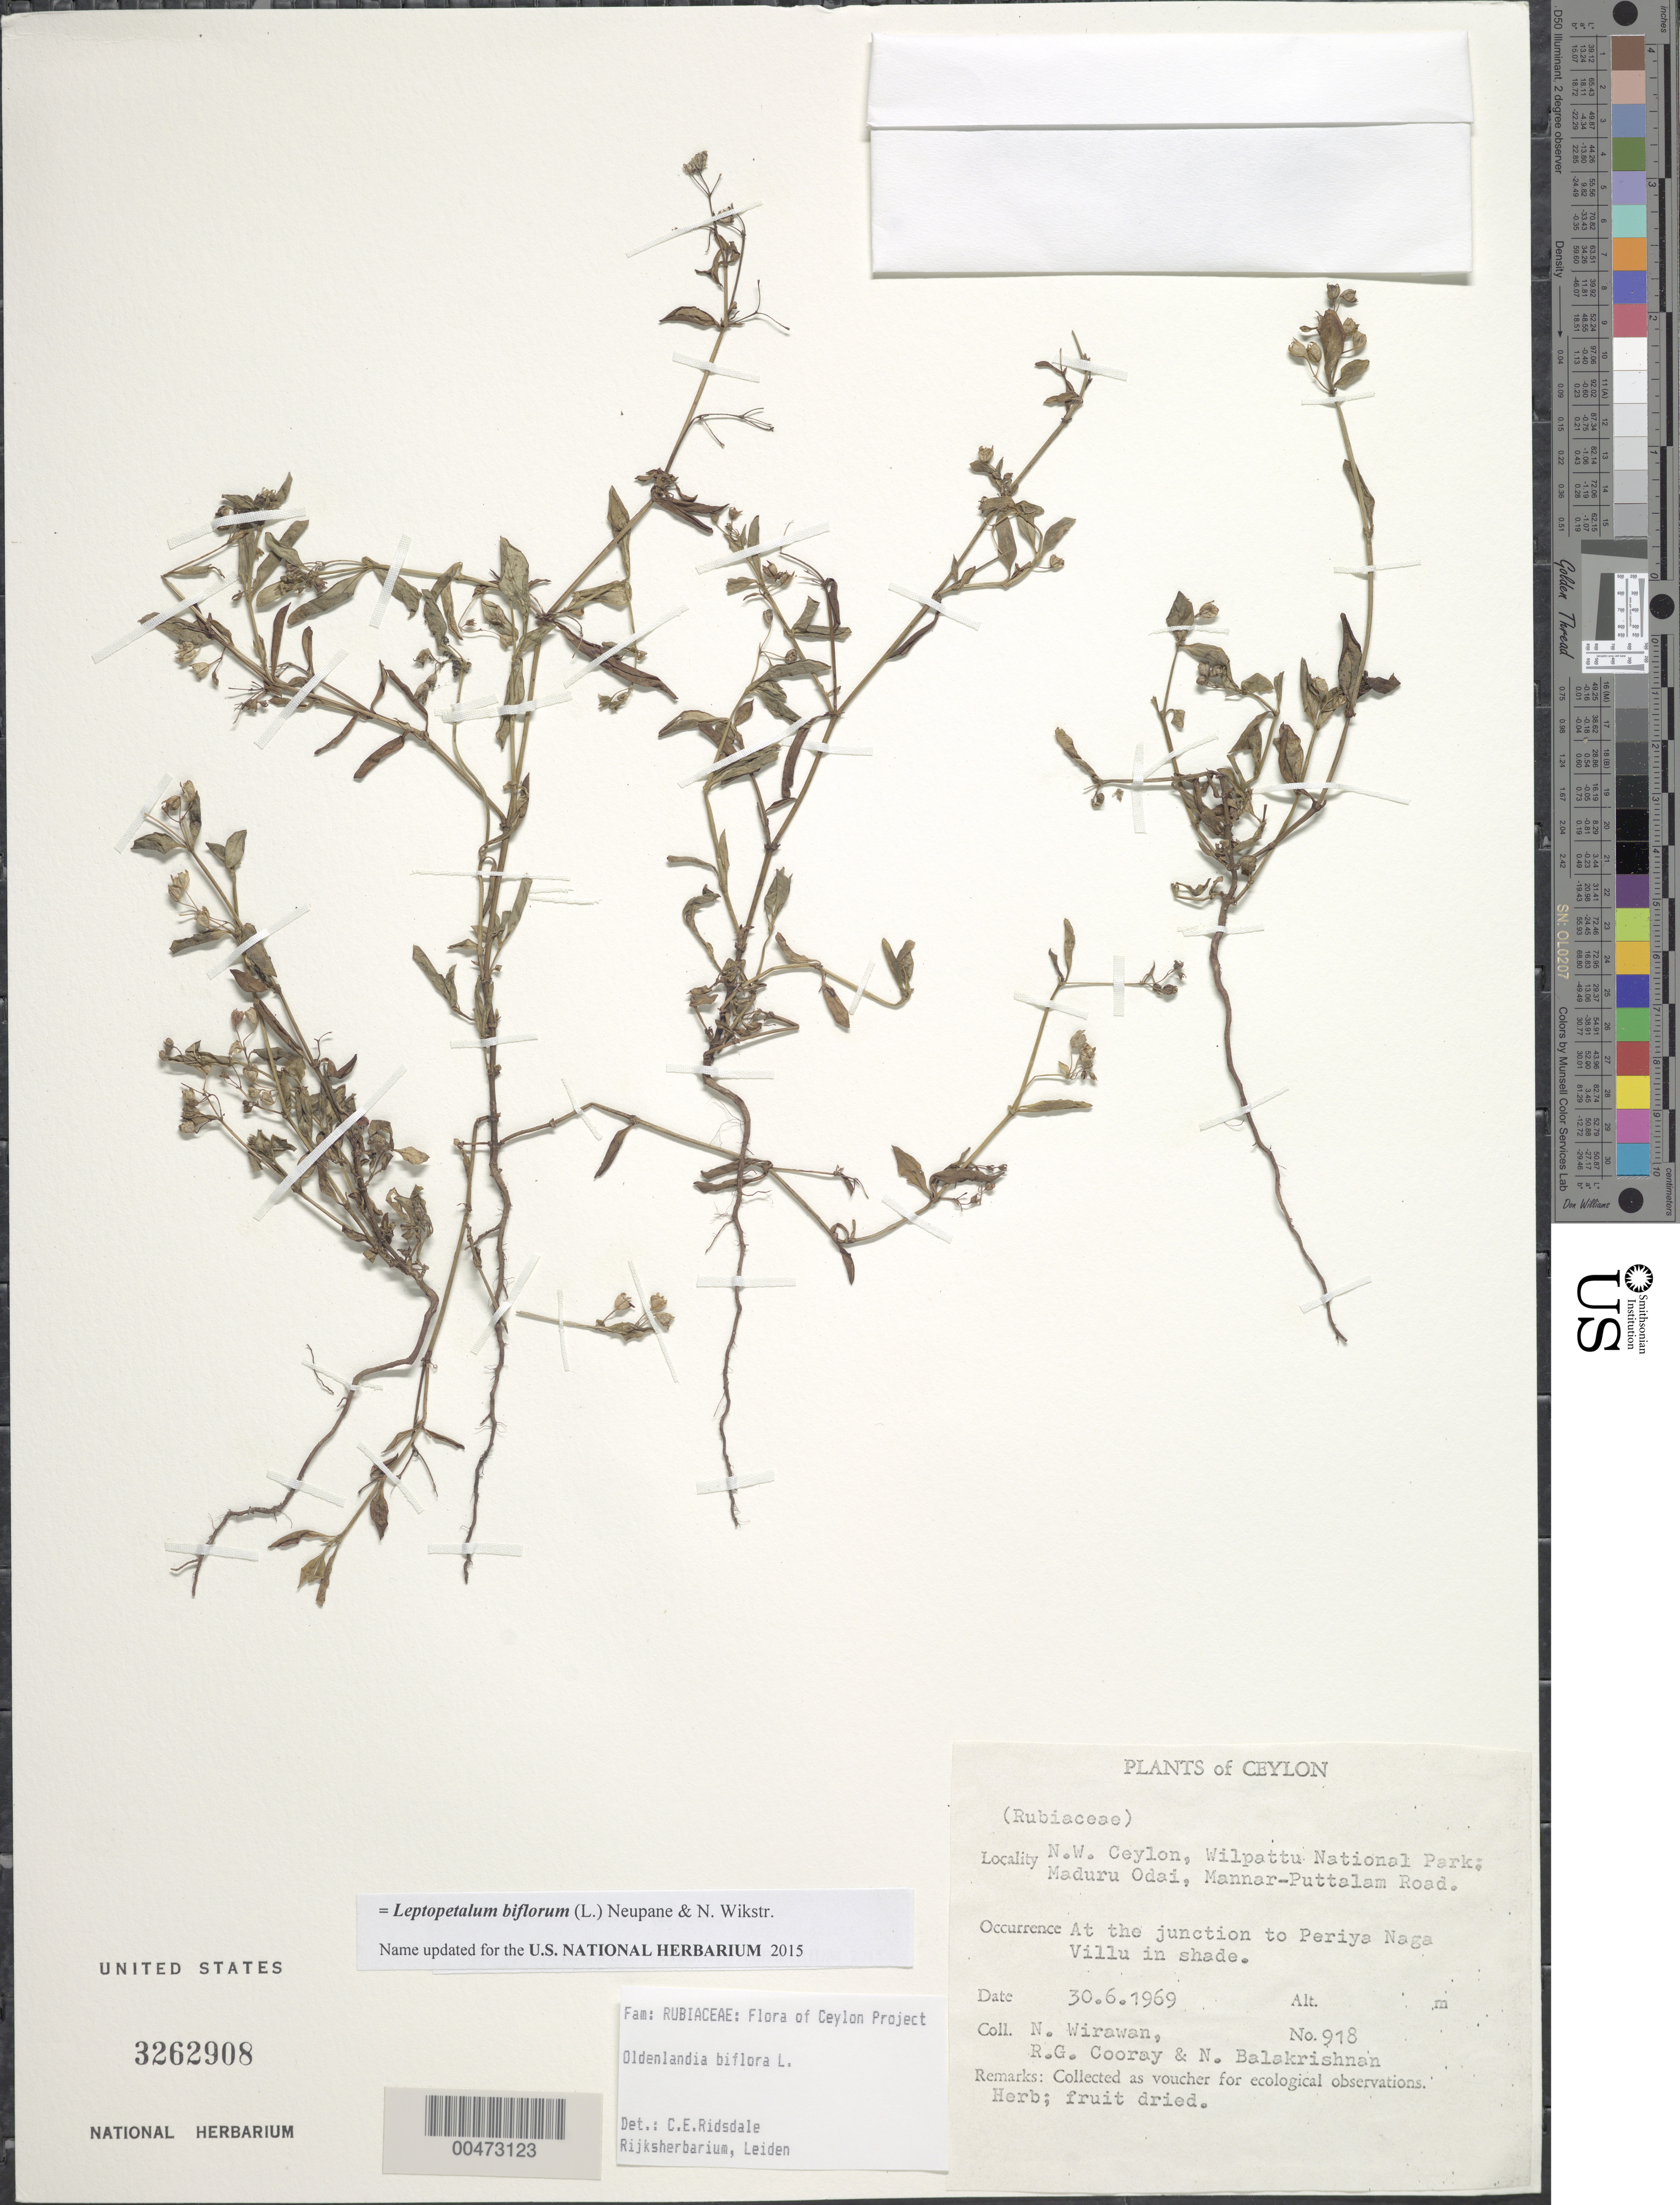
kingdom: Plantae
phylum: Tracheophyta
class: Magnoliopsida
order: Gentianales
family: Rubiaceae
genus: Leptopetalum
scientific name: Leptopetalum biflorum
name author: (L.) Neupane & N. Wikstr.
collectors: N. Wirawan, R. Cooray & N. Balakrishnan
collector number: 918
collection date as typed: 30 Jun 1969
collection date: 1969-06-30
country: Sri Lanka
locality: Wilpattu National Park, Maduru Odai, NW Ceylon, Mannar-Puttalam Rd.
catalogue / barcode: US 3262908